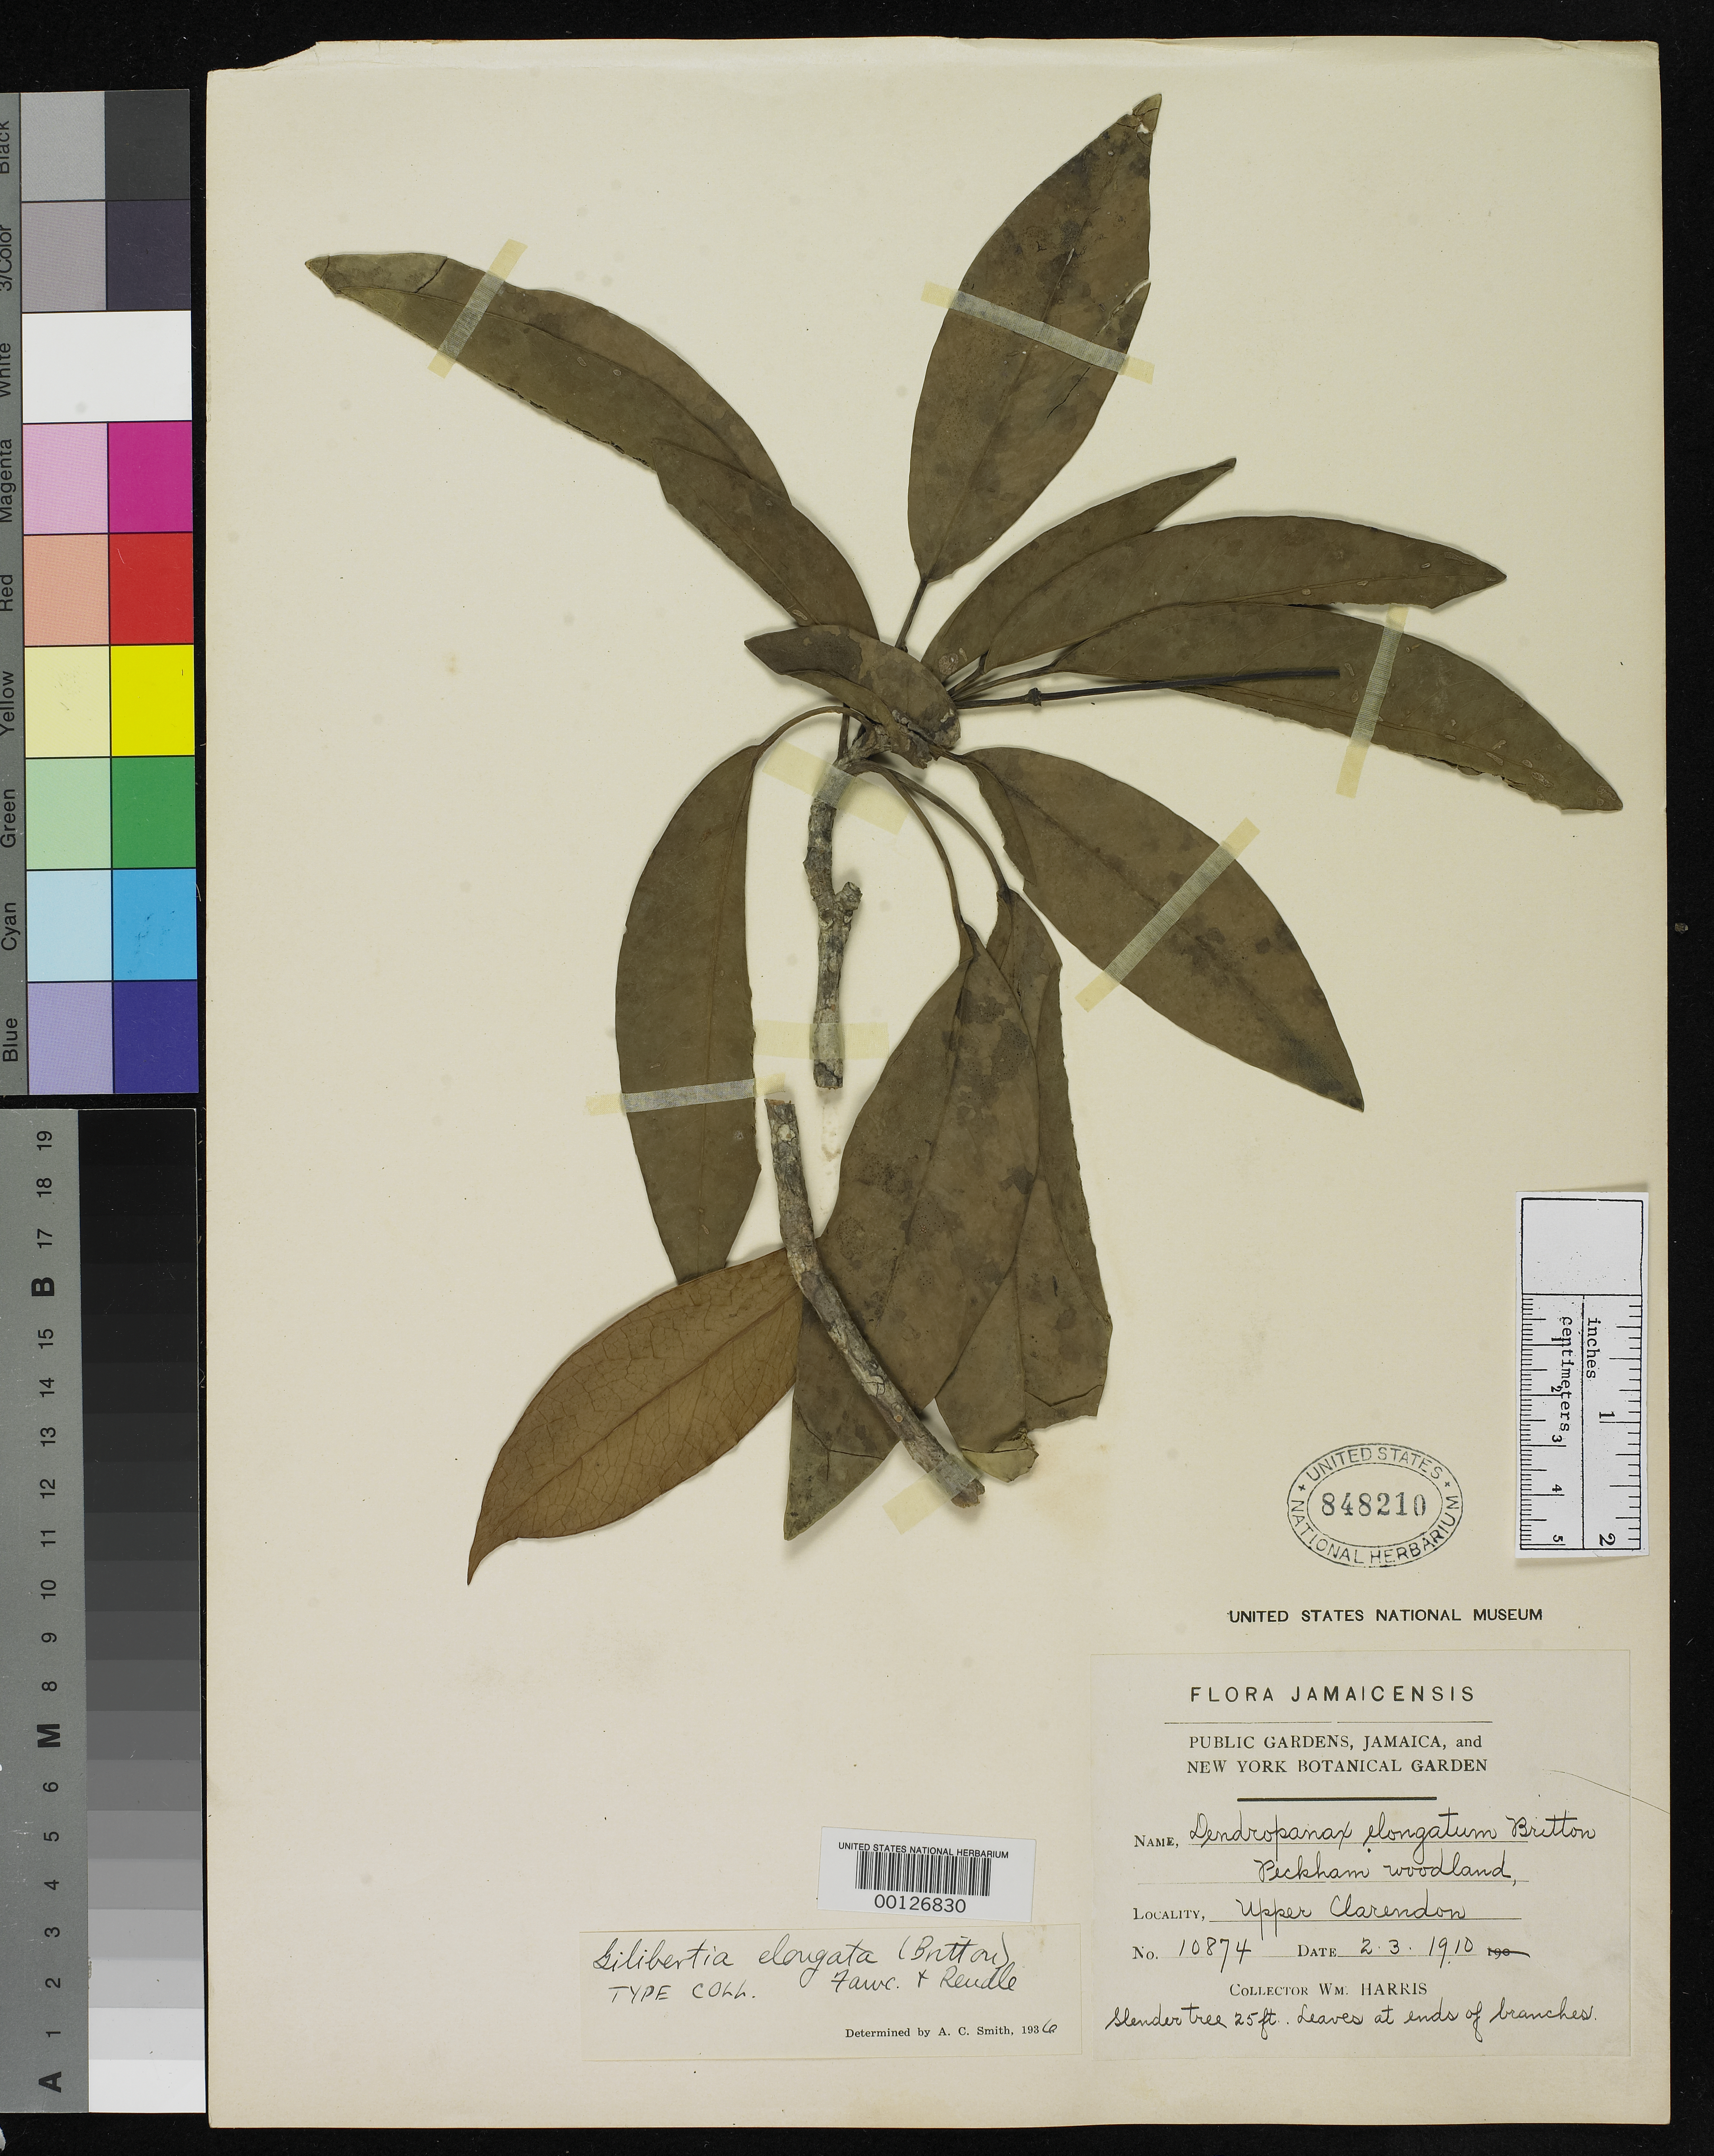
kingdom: Plantae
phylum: Tracheophyta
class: Magnoliopsida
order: Apiales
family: Araliaceae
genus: Dendropanax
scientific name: Dendropanax elongatus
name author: Britton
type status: Isotype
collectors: W. H. Harris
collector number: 10874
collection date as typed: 1910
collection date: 1910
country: Jamaica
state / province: Clarendon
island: Greater Antilles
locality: Upper Clarendon, Peckham Woods.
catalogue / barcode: US 848210